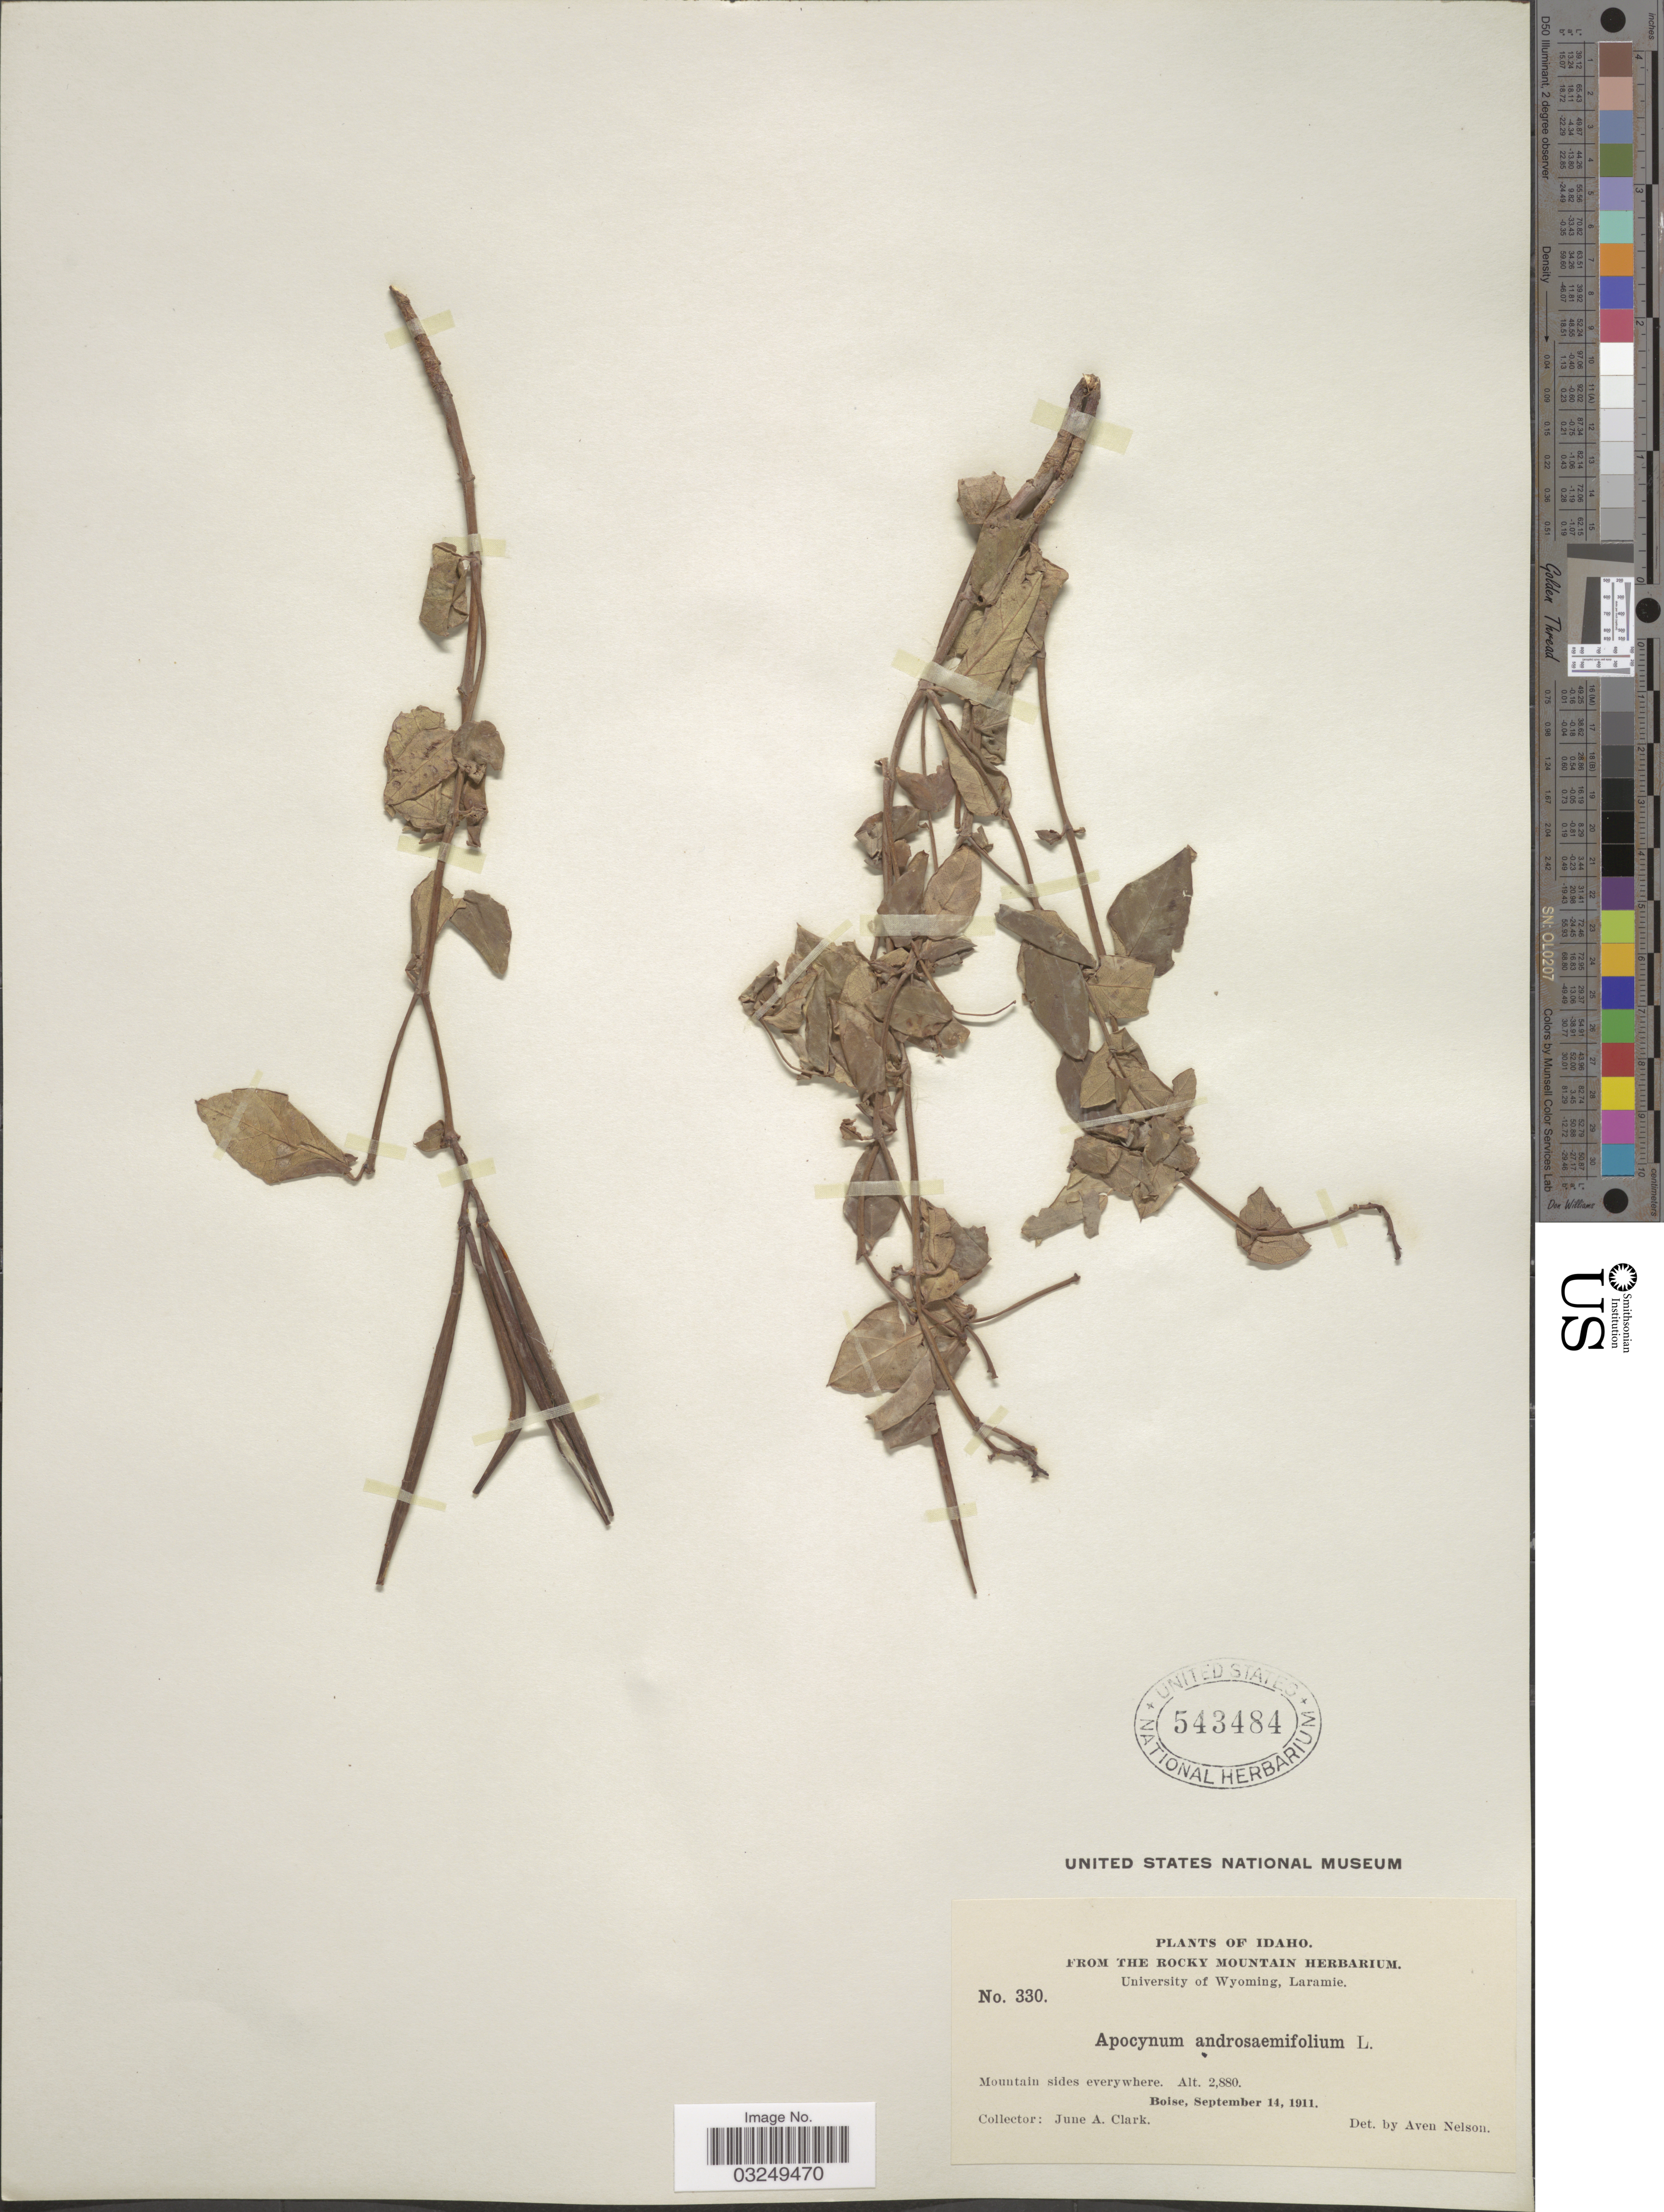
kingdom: Plantae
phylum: Tracheophyta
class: Magnoliopsida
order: Gentianales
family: Apocynaceae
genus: Apocynum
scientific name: Apocynum androsaemifolium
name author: L.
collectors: J. A. Clark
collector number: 330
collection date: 1911-09-14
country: United States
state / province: Idaho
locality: Mountain sides everywhere. Boise.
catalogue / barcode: US 543484